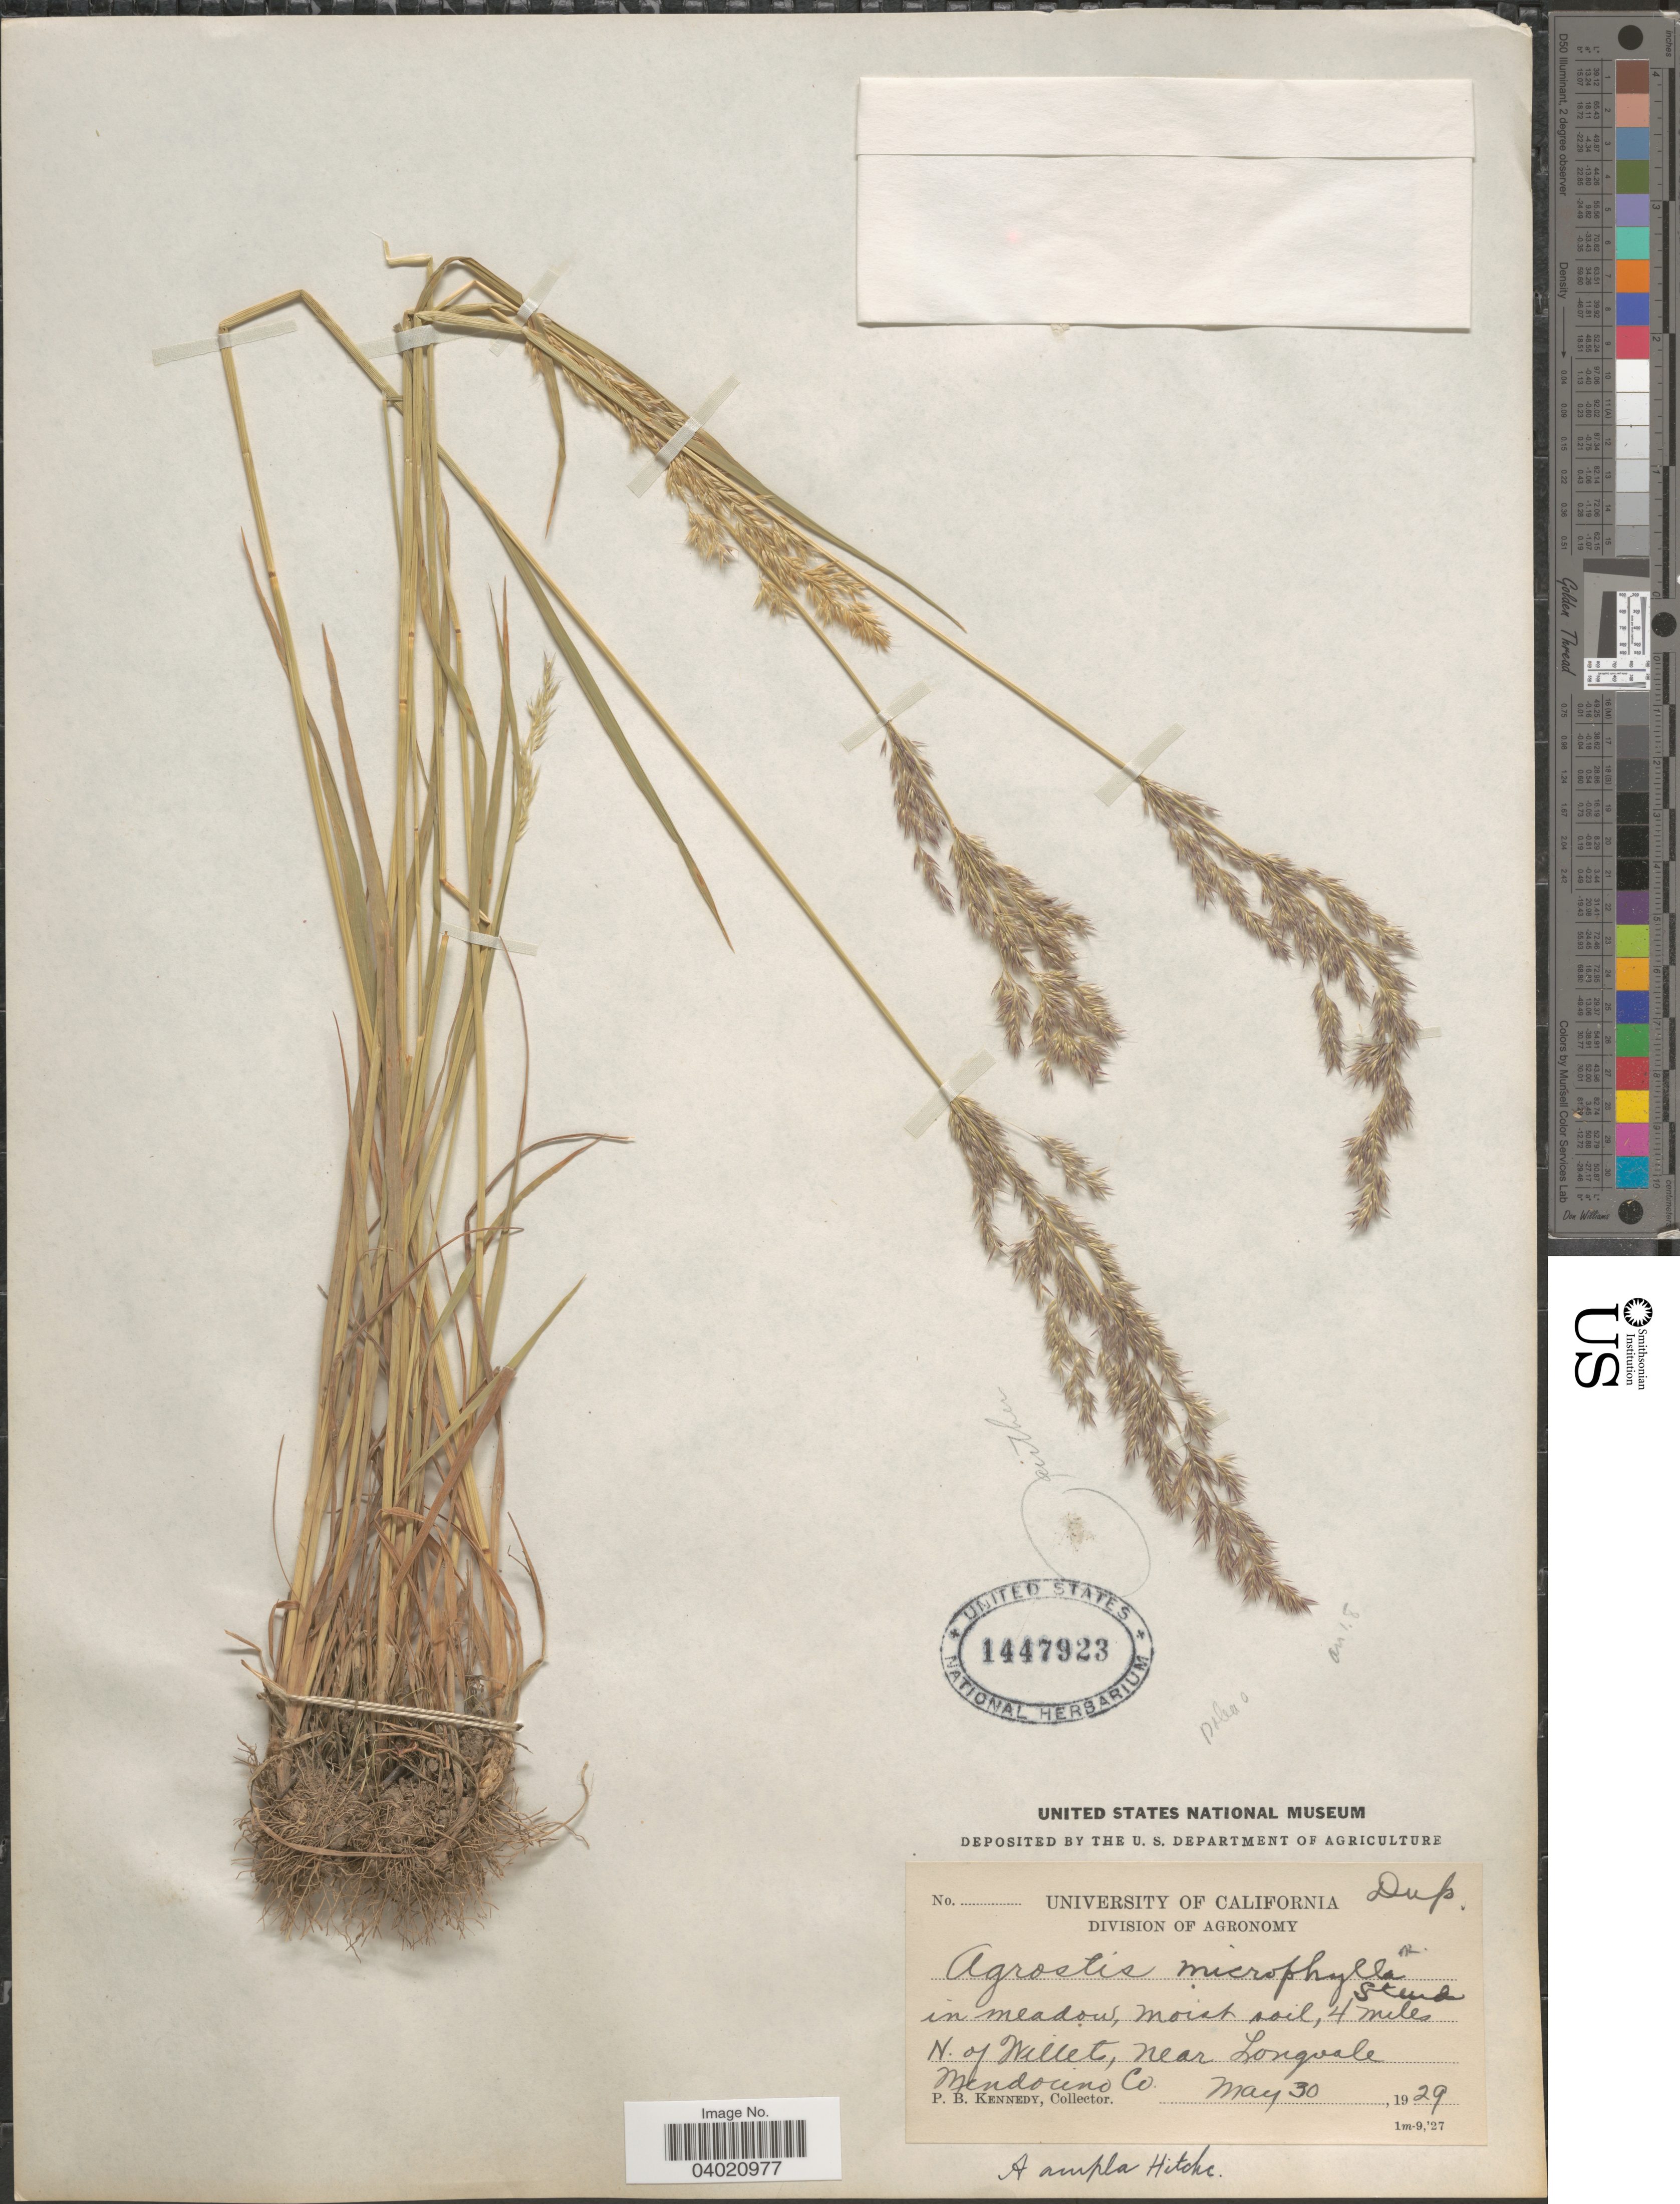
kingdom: Plantae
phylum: Tracheophyta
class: Liliopsida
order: Poales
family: Poaceae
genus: Agrostis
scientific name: Agrostis microphylla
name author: Steud.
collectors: P. B. Kennedy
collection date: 1929-05-30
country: United States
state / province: California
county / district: Mendocino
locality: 4 miles N. of Willets, near Longvale, Mendocino Co.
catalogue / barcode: US 1447923